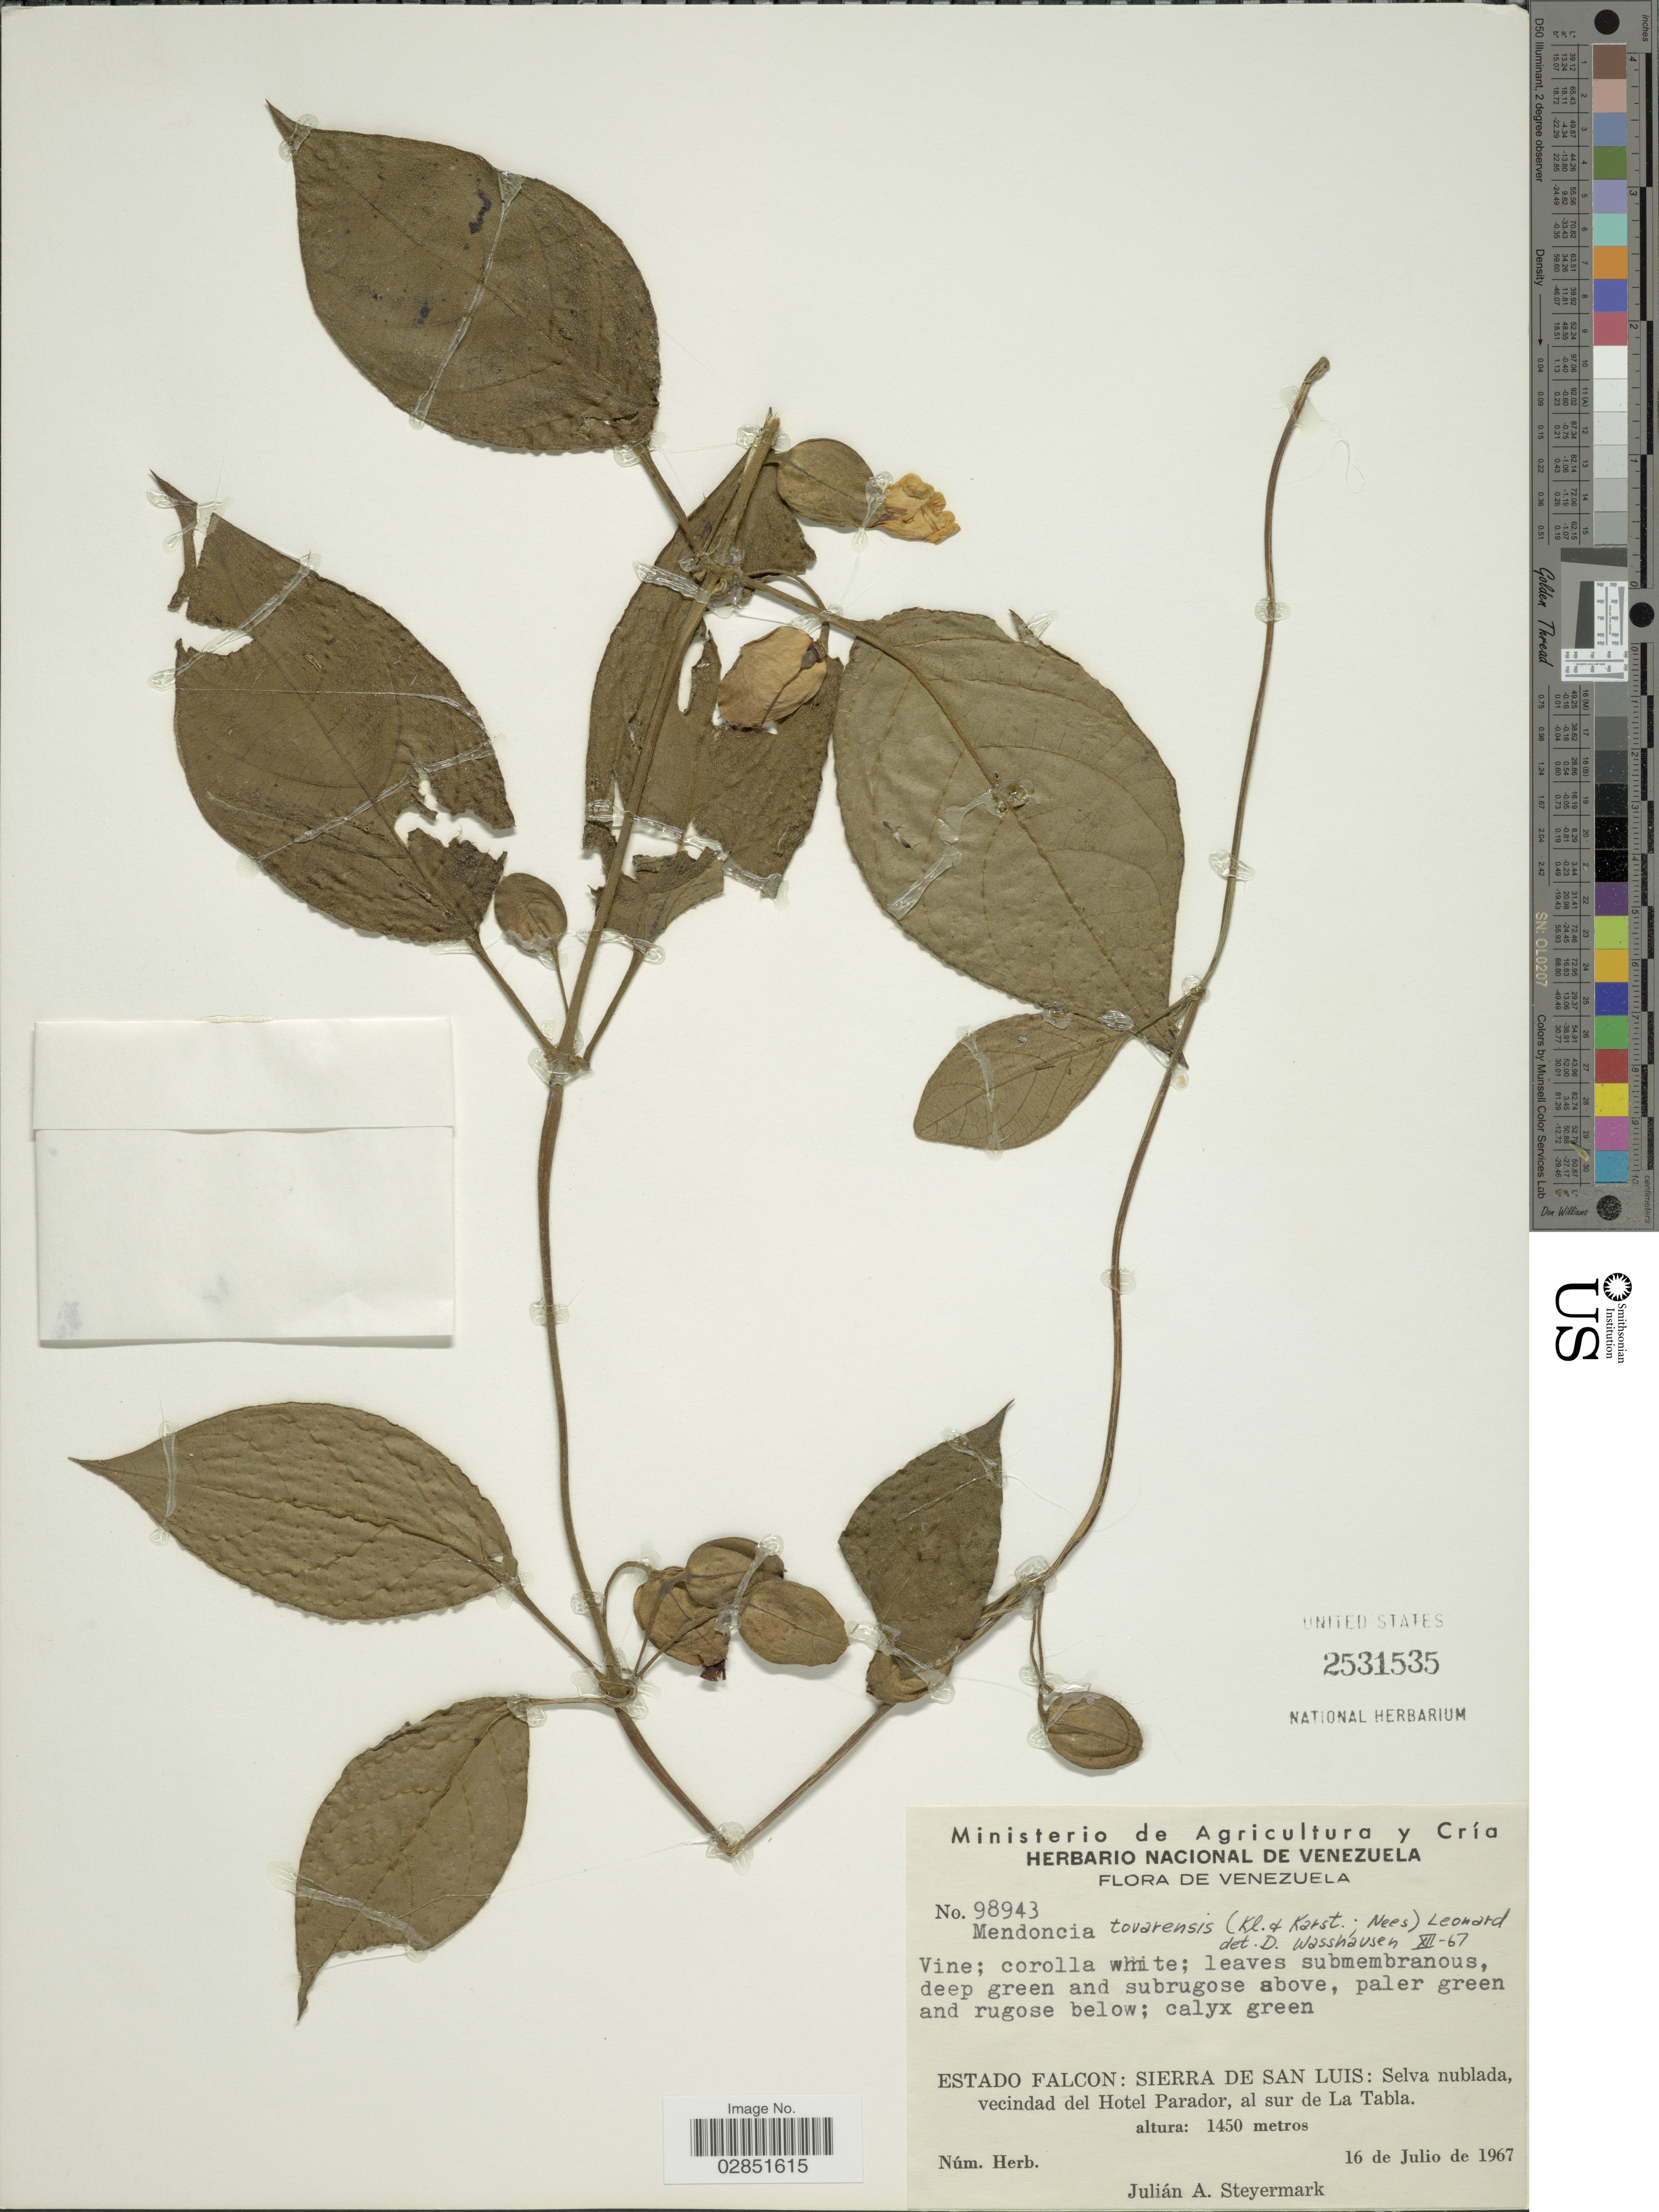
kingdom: Plantae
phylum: Tracheophyta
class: Magnoliopsida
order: Lamiales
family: Acanthaceae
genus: Mendoncia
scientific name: Mendoncia tovarensis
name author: (Klotzsch & H. Karst. ex Nees) Leonard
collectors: J. Steyermark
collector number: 98943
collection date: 1967-07-16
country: Venezuela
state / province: Falcón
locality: Sierra de San Luis: Selva nublada, vecindad del Hotel Parador, al sur de La Tabla.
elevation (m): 1450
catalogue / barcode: US 2531535